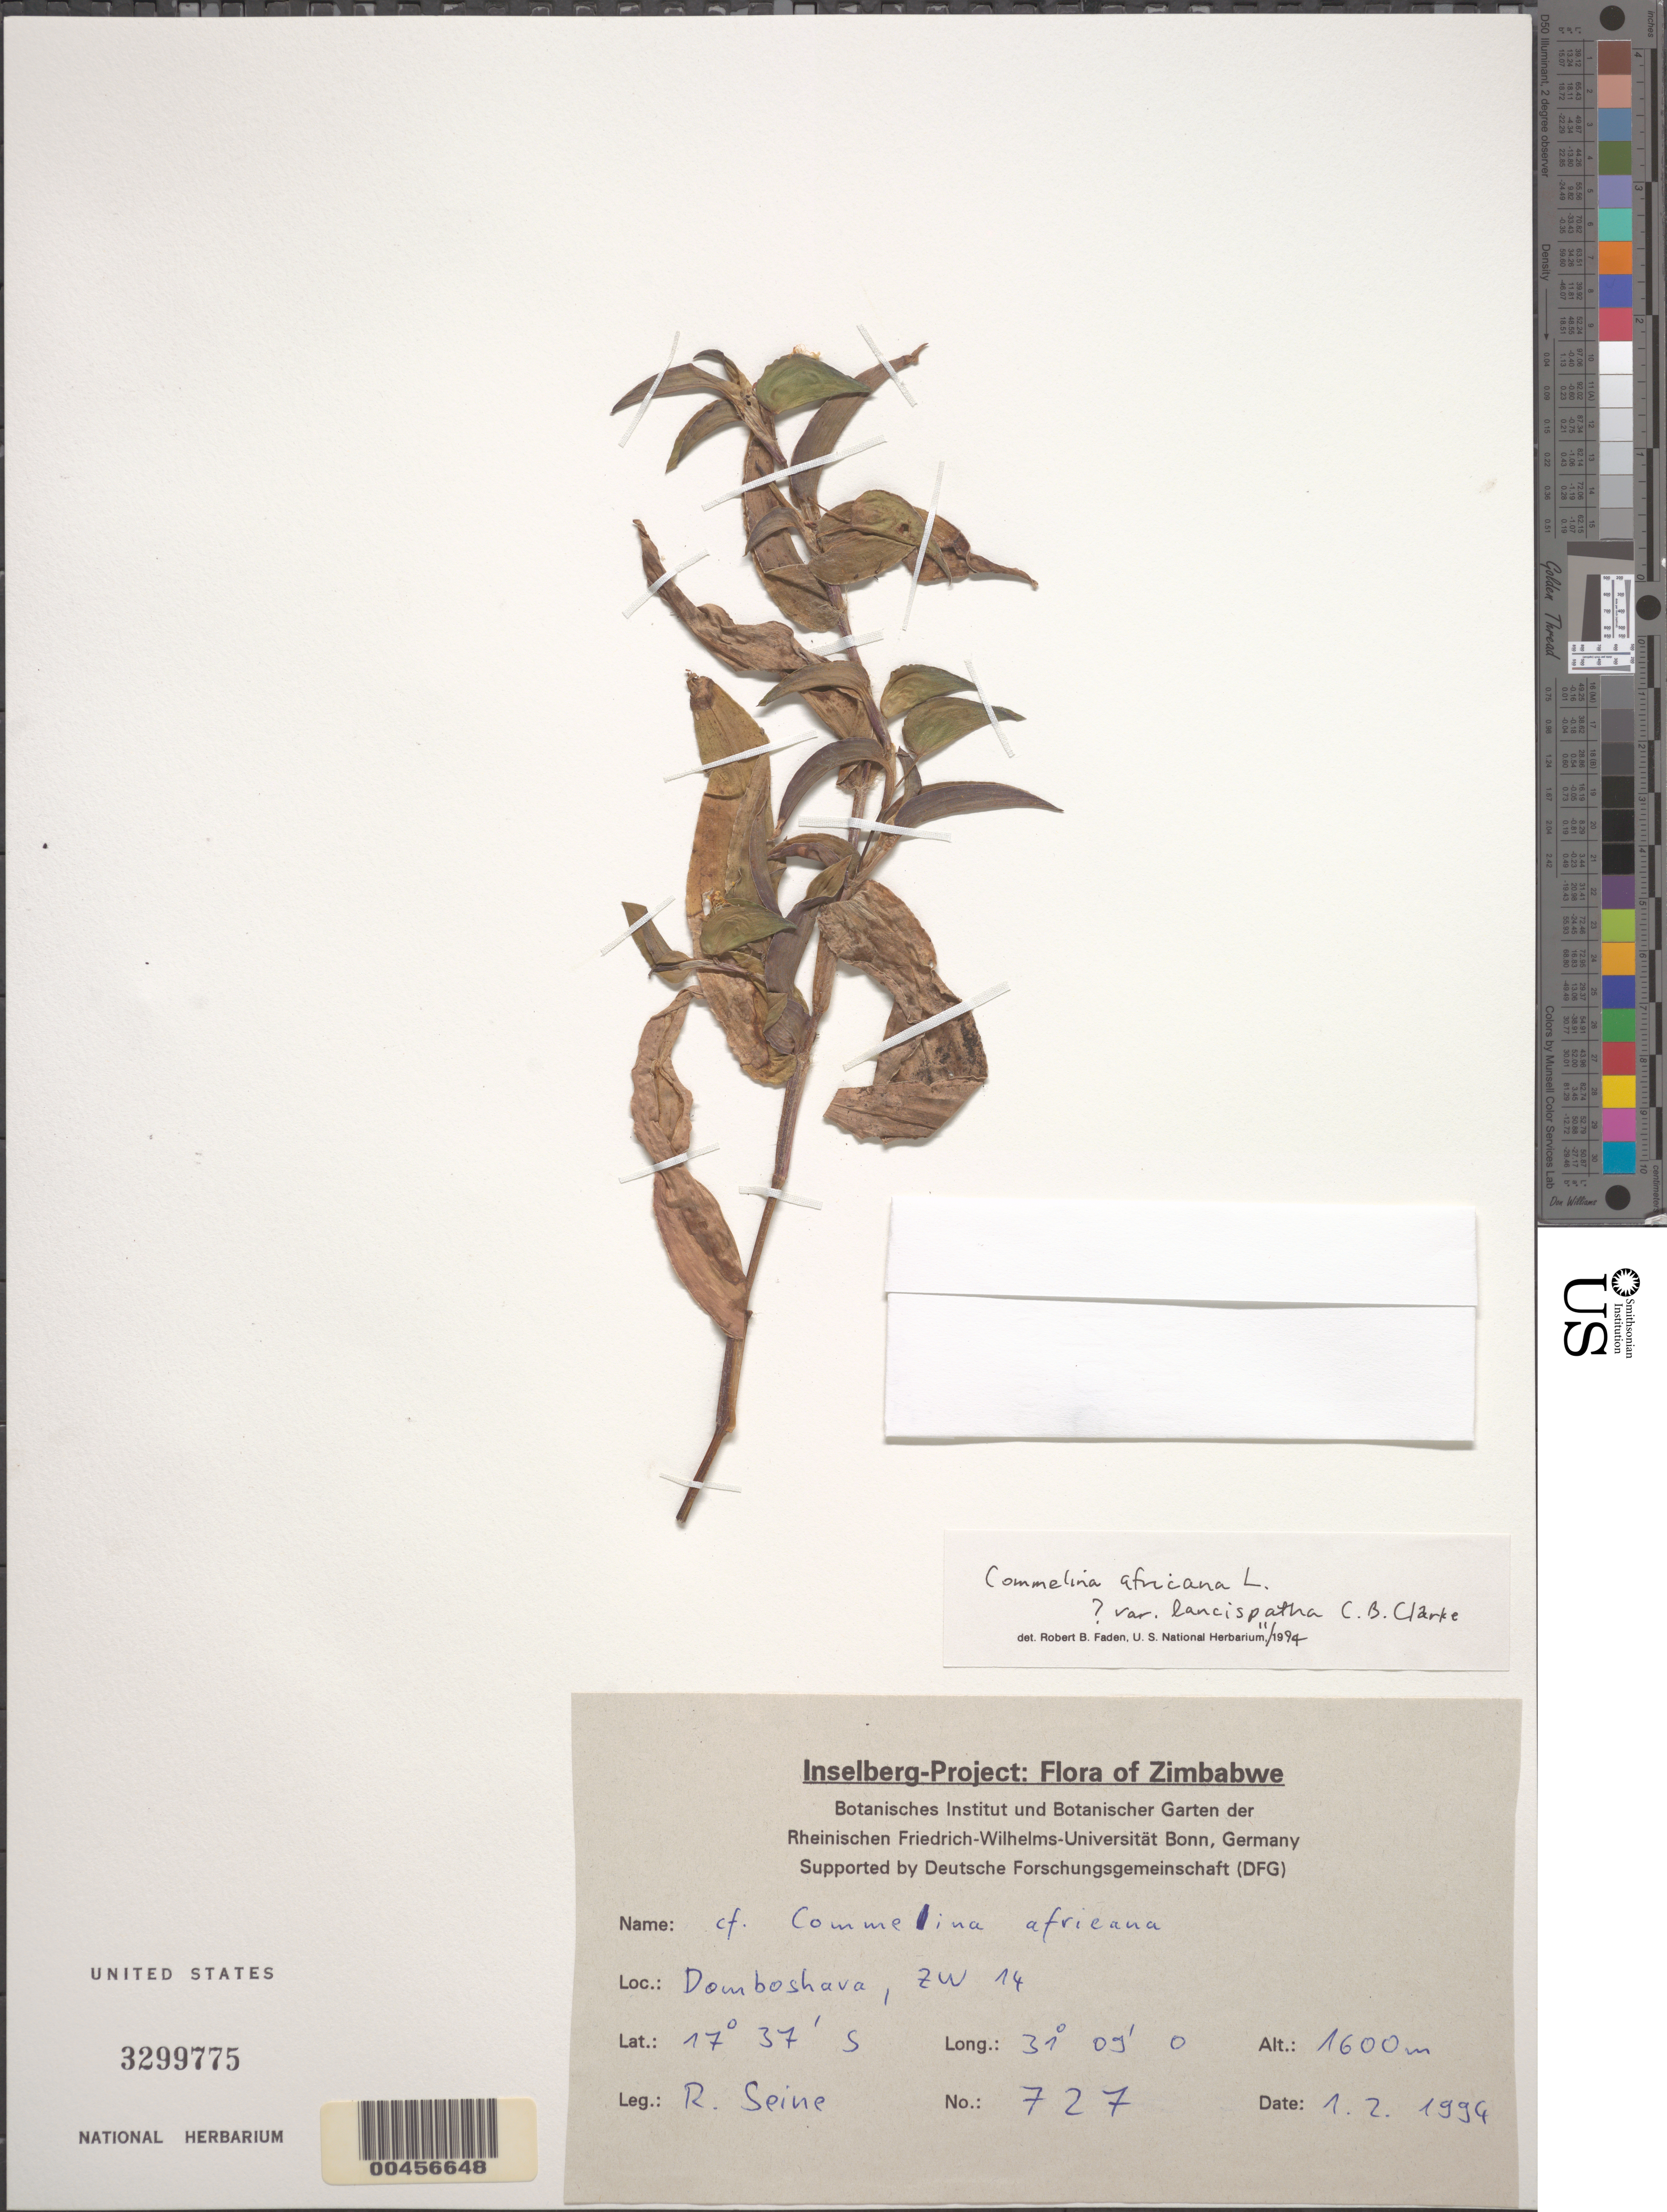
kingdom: Plantae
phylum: Tracheophyta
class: Liliopsida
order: Commelinales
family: Commelinaceae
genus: Commelina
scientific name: Commelina africana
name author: L.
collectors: R. Seine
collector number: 727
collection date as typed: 01 Feb 1994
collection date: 1994-02-01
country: Zimbabwe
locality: Domboshava, zw14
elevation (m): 1600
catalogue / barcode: US 3299775